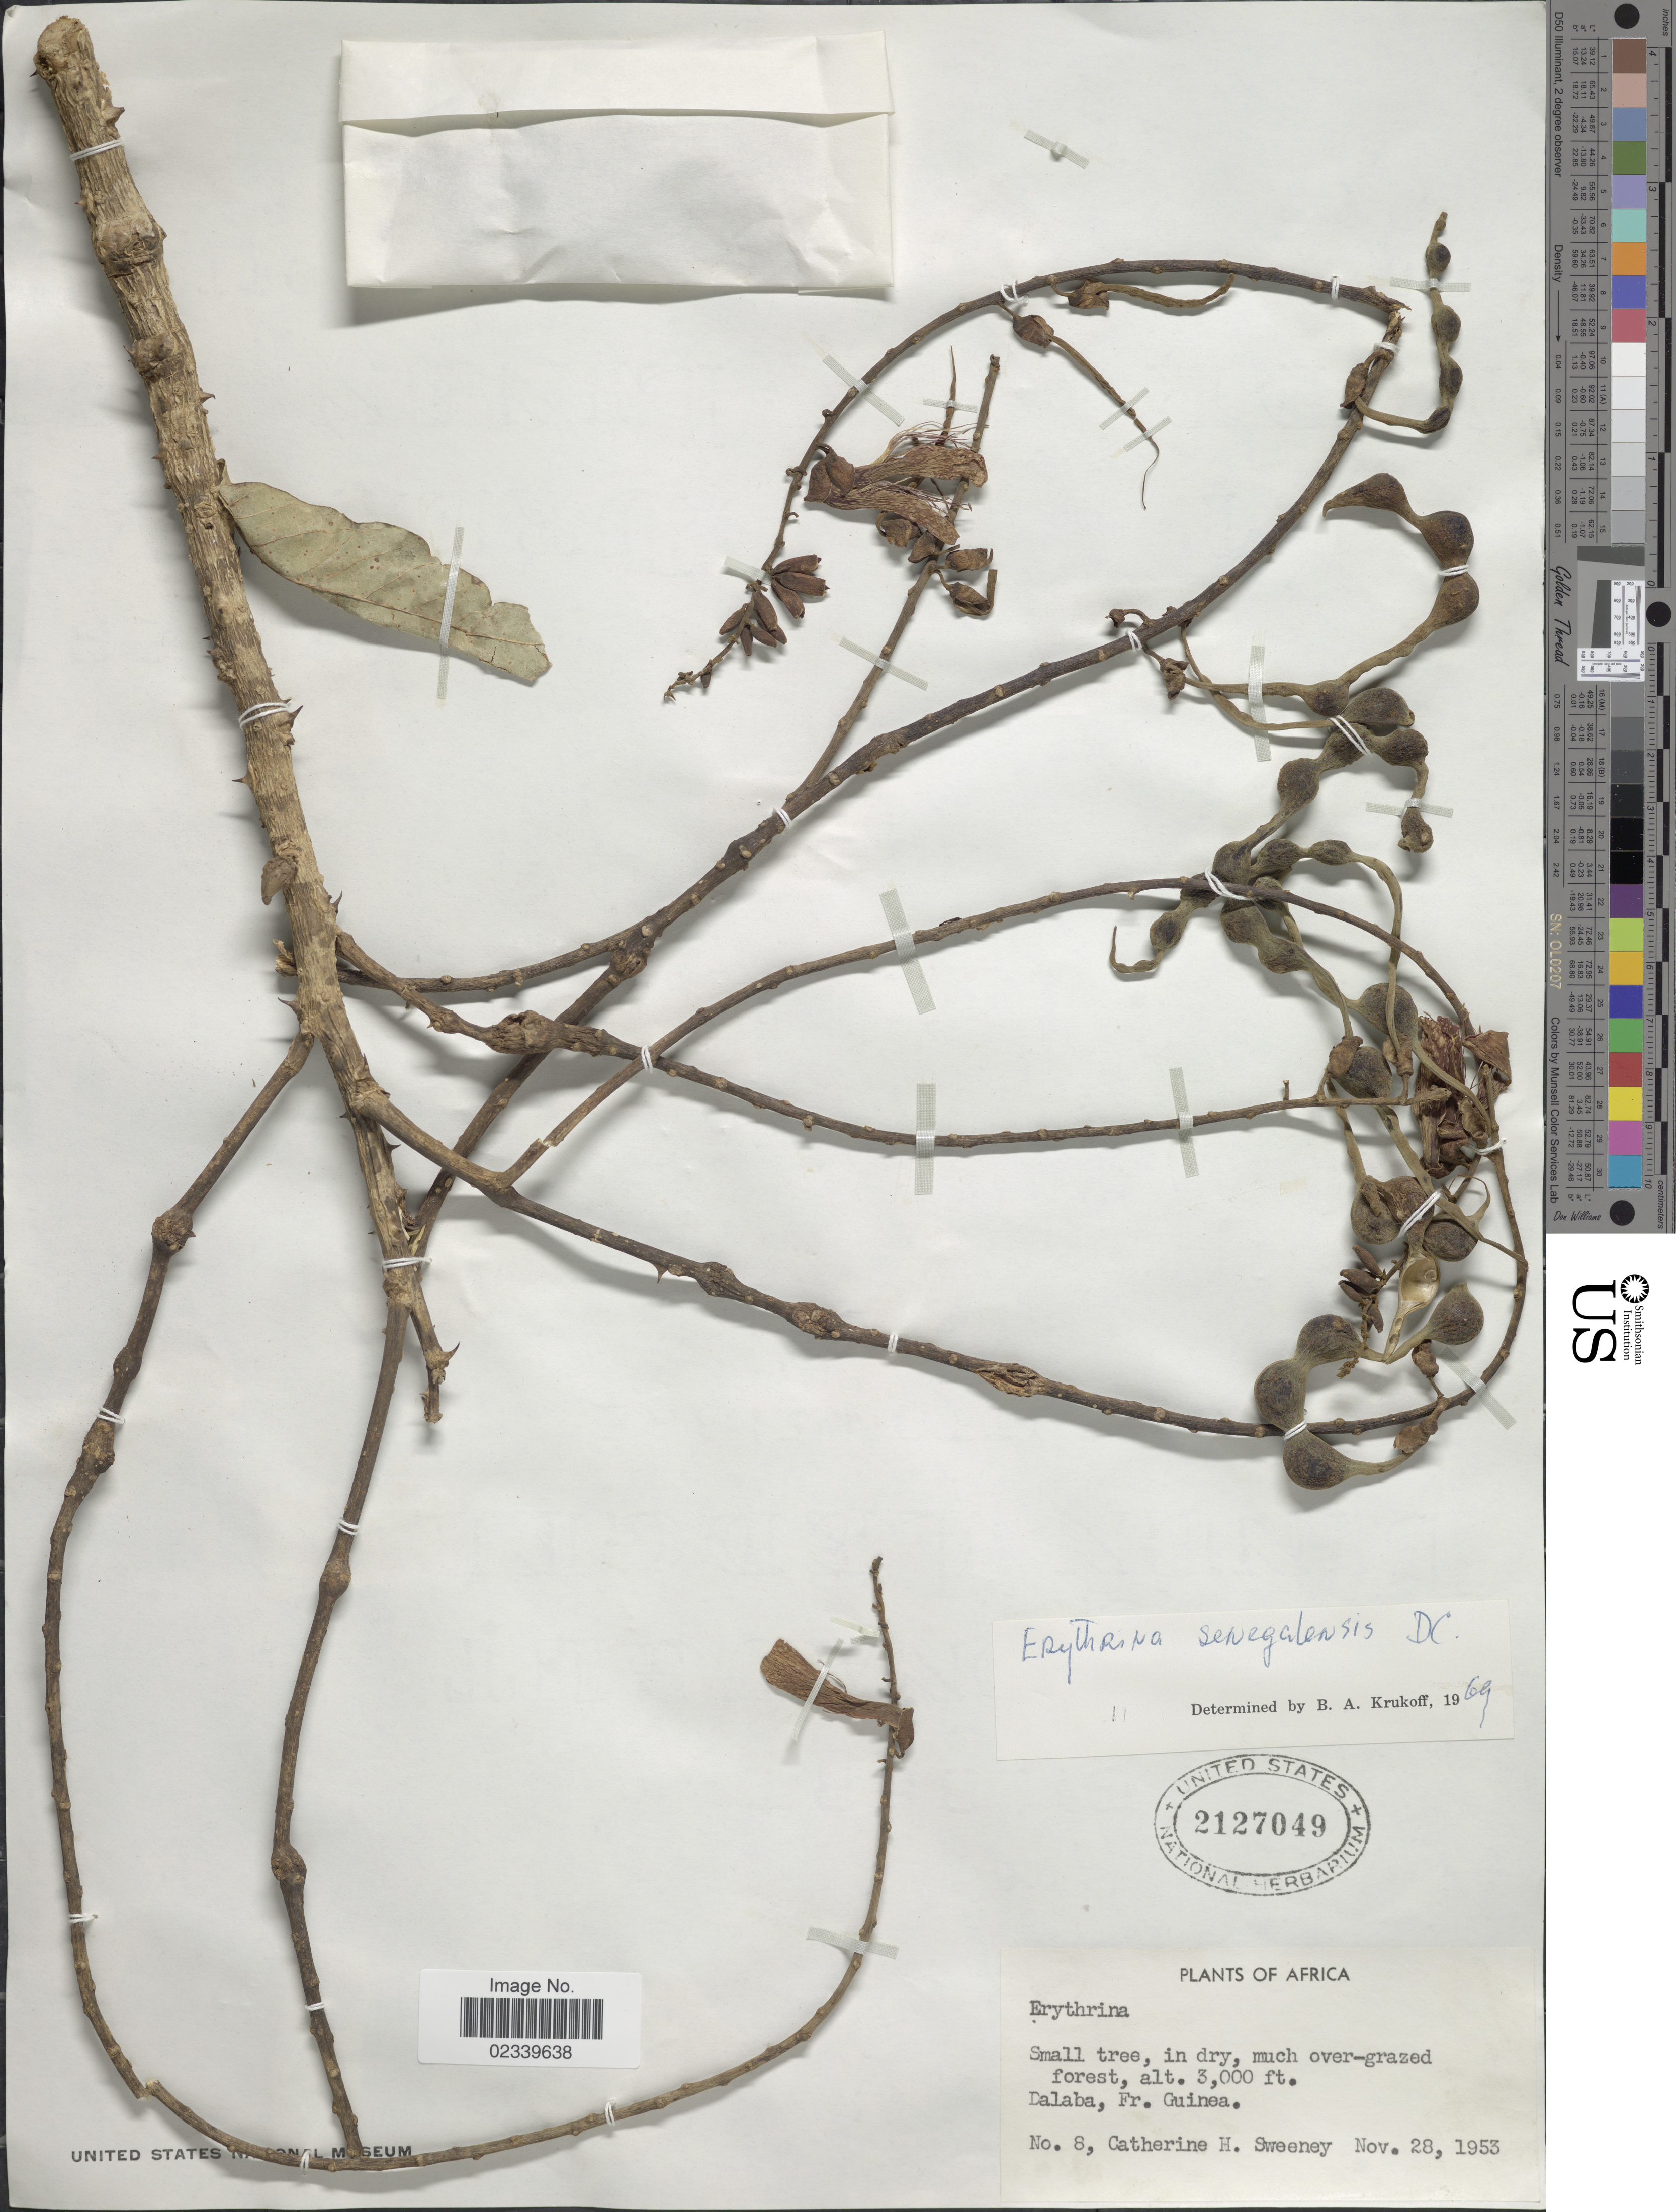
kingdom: Plantae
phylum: Tracheophyta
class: Magnoliopsida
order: Fabales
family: Fabaceae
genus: Erythrina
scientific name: Erythrina senegalensis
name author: DC.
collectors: C. Sweeney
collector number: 8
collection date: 1953-11-28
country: Guinea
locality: Dalaba, Fr. Guinea. Africa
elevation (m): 914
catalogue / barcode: US 2127049